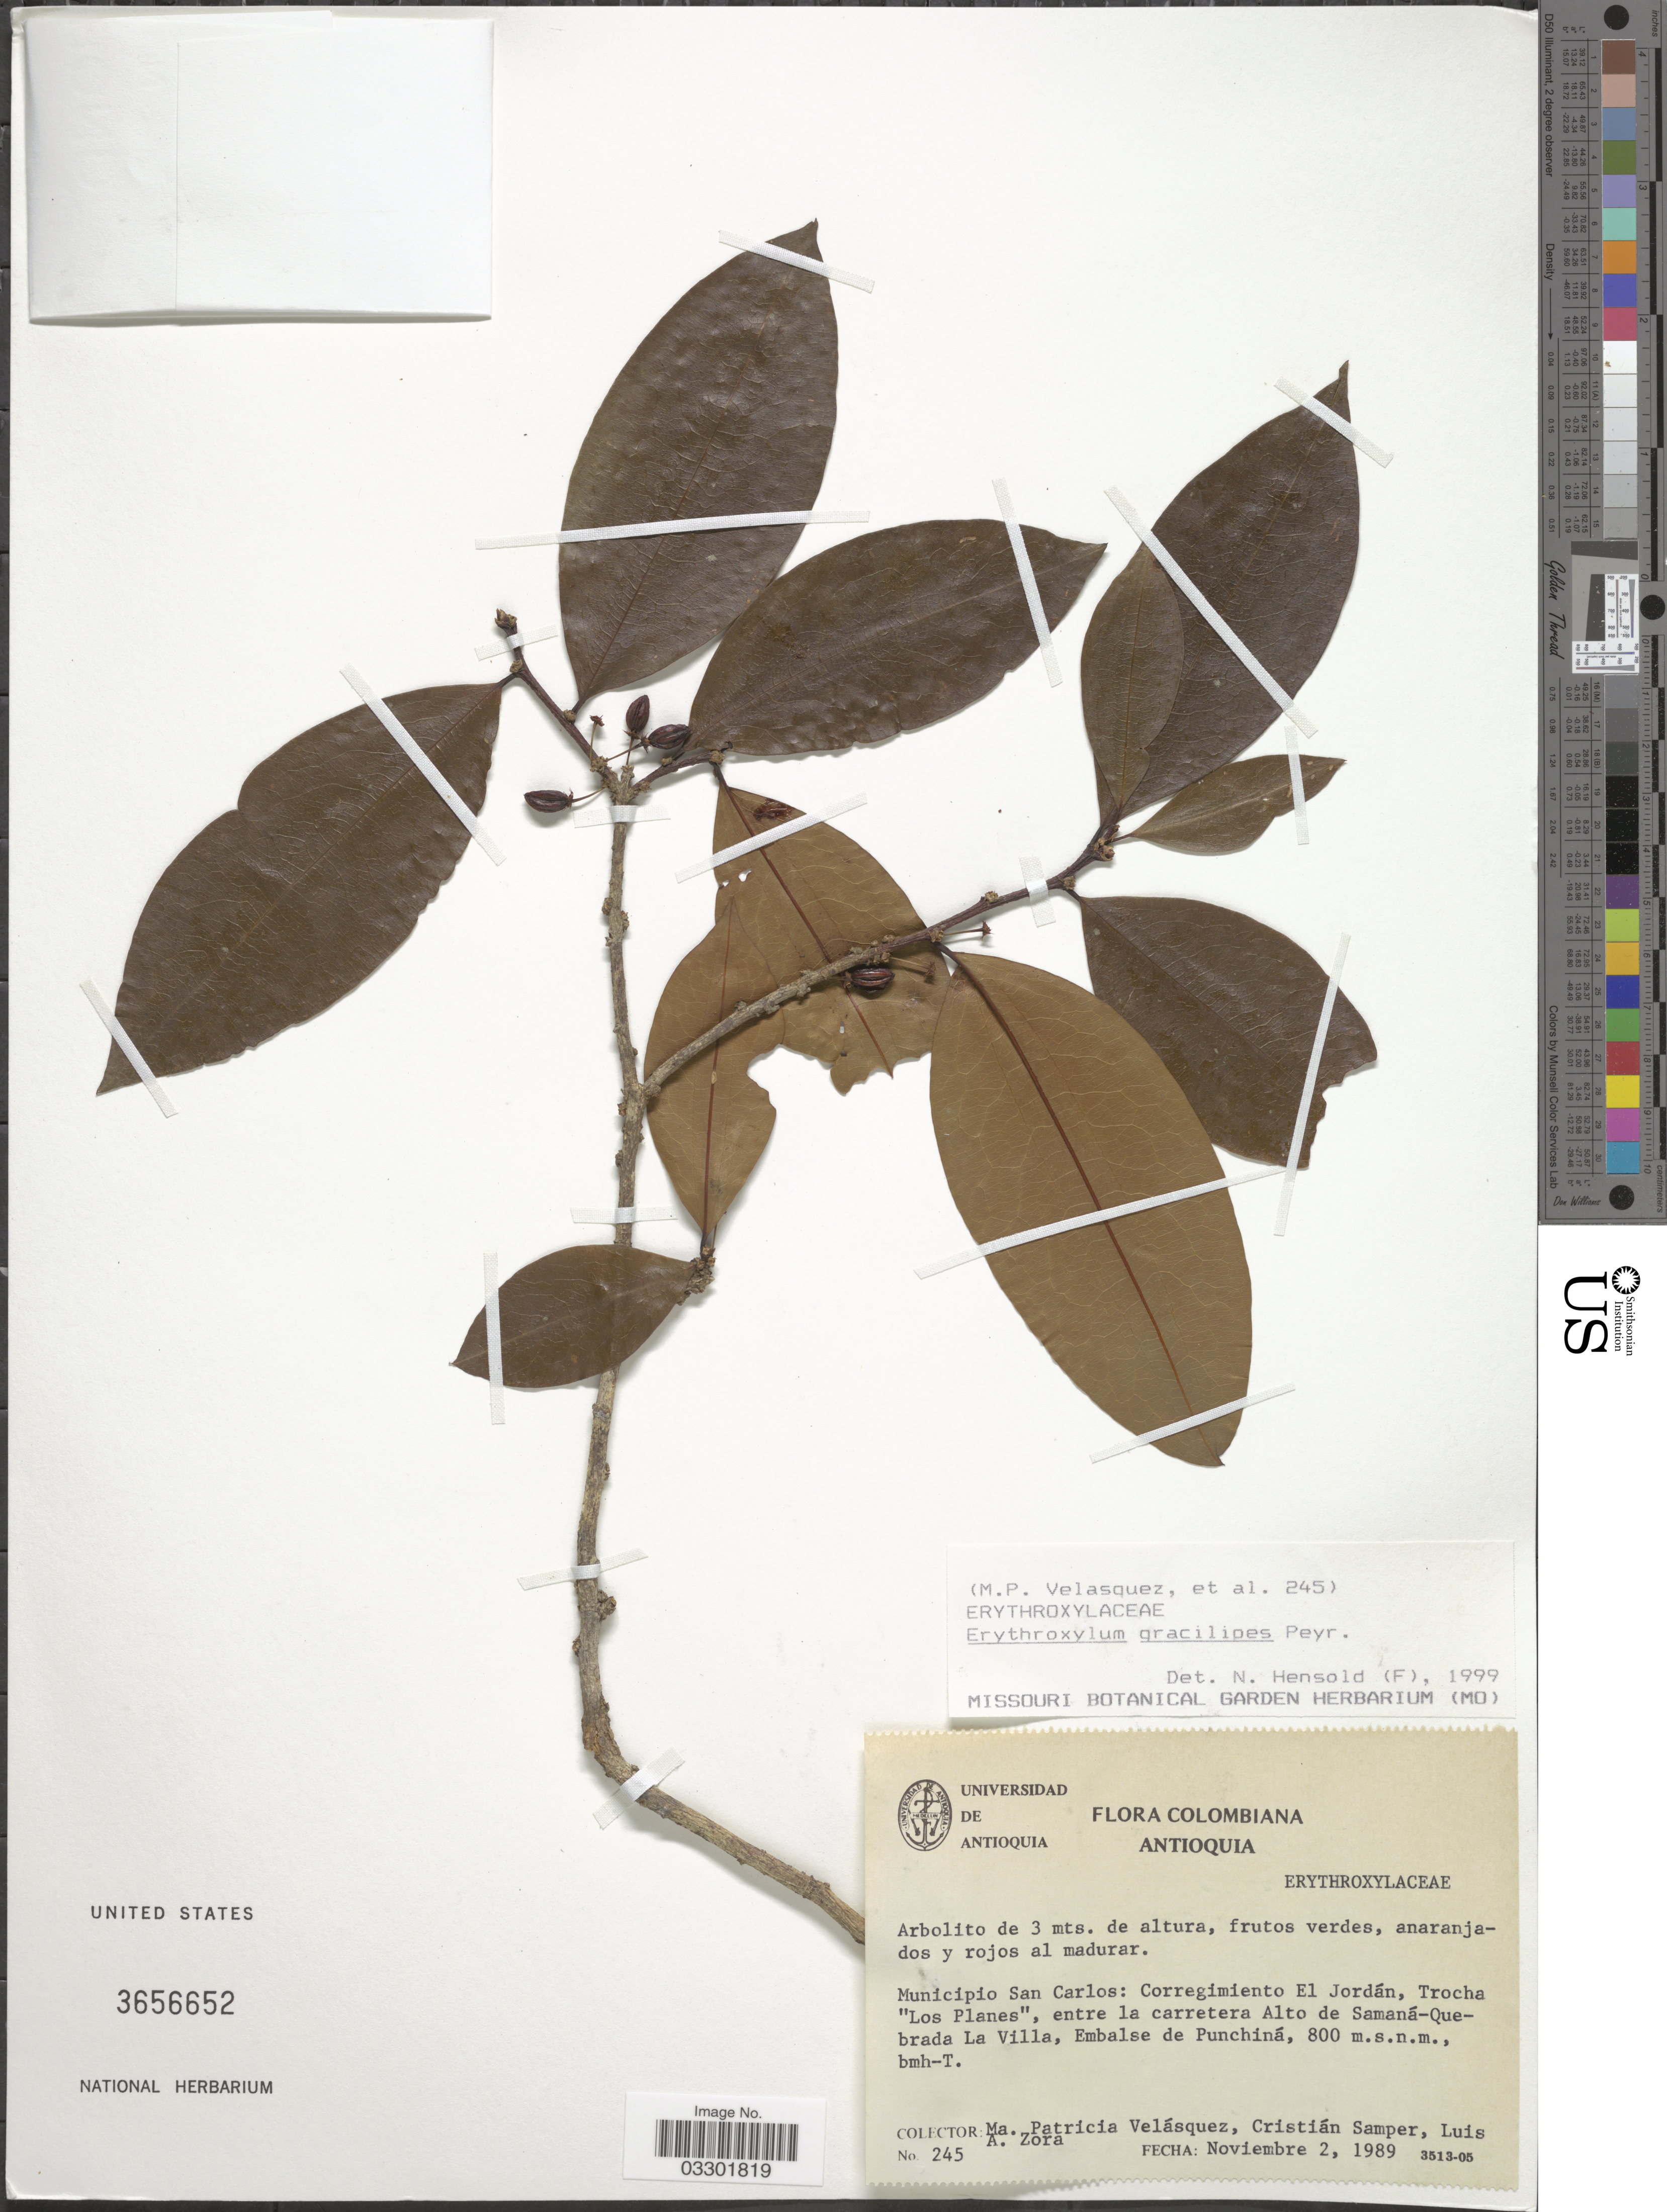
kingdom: Plantae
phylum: Tracheophyta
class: Magnoliopsida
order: Malpighiales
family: Erythroxylaceae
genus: Erythroxylum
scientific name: Erythroxylum gracilipes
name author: Peyr.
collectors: M. P. Velásquez, C. Samper & L. Zora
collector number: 245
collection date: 1989-11-02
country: Colombia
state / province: Antioquia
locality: Municipio San Carlos: Corregimiento El Jordán, Trocha "Los Planes", entre la carretera Alto de Samaná-Quebrada La Villa, Embalse de Punchiná.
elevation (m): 800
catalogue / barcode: US 3656652